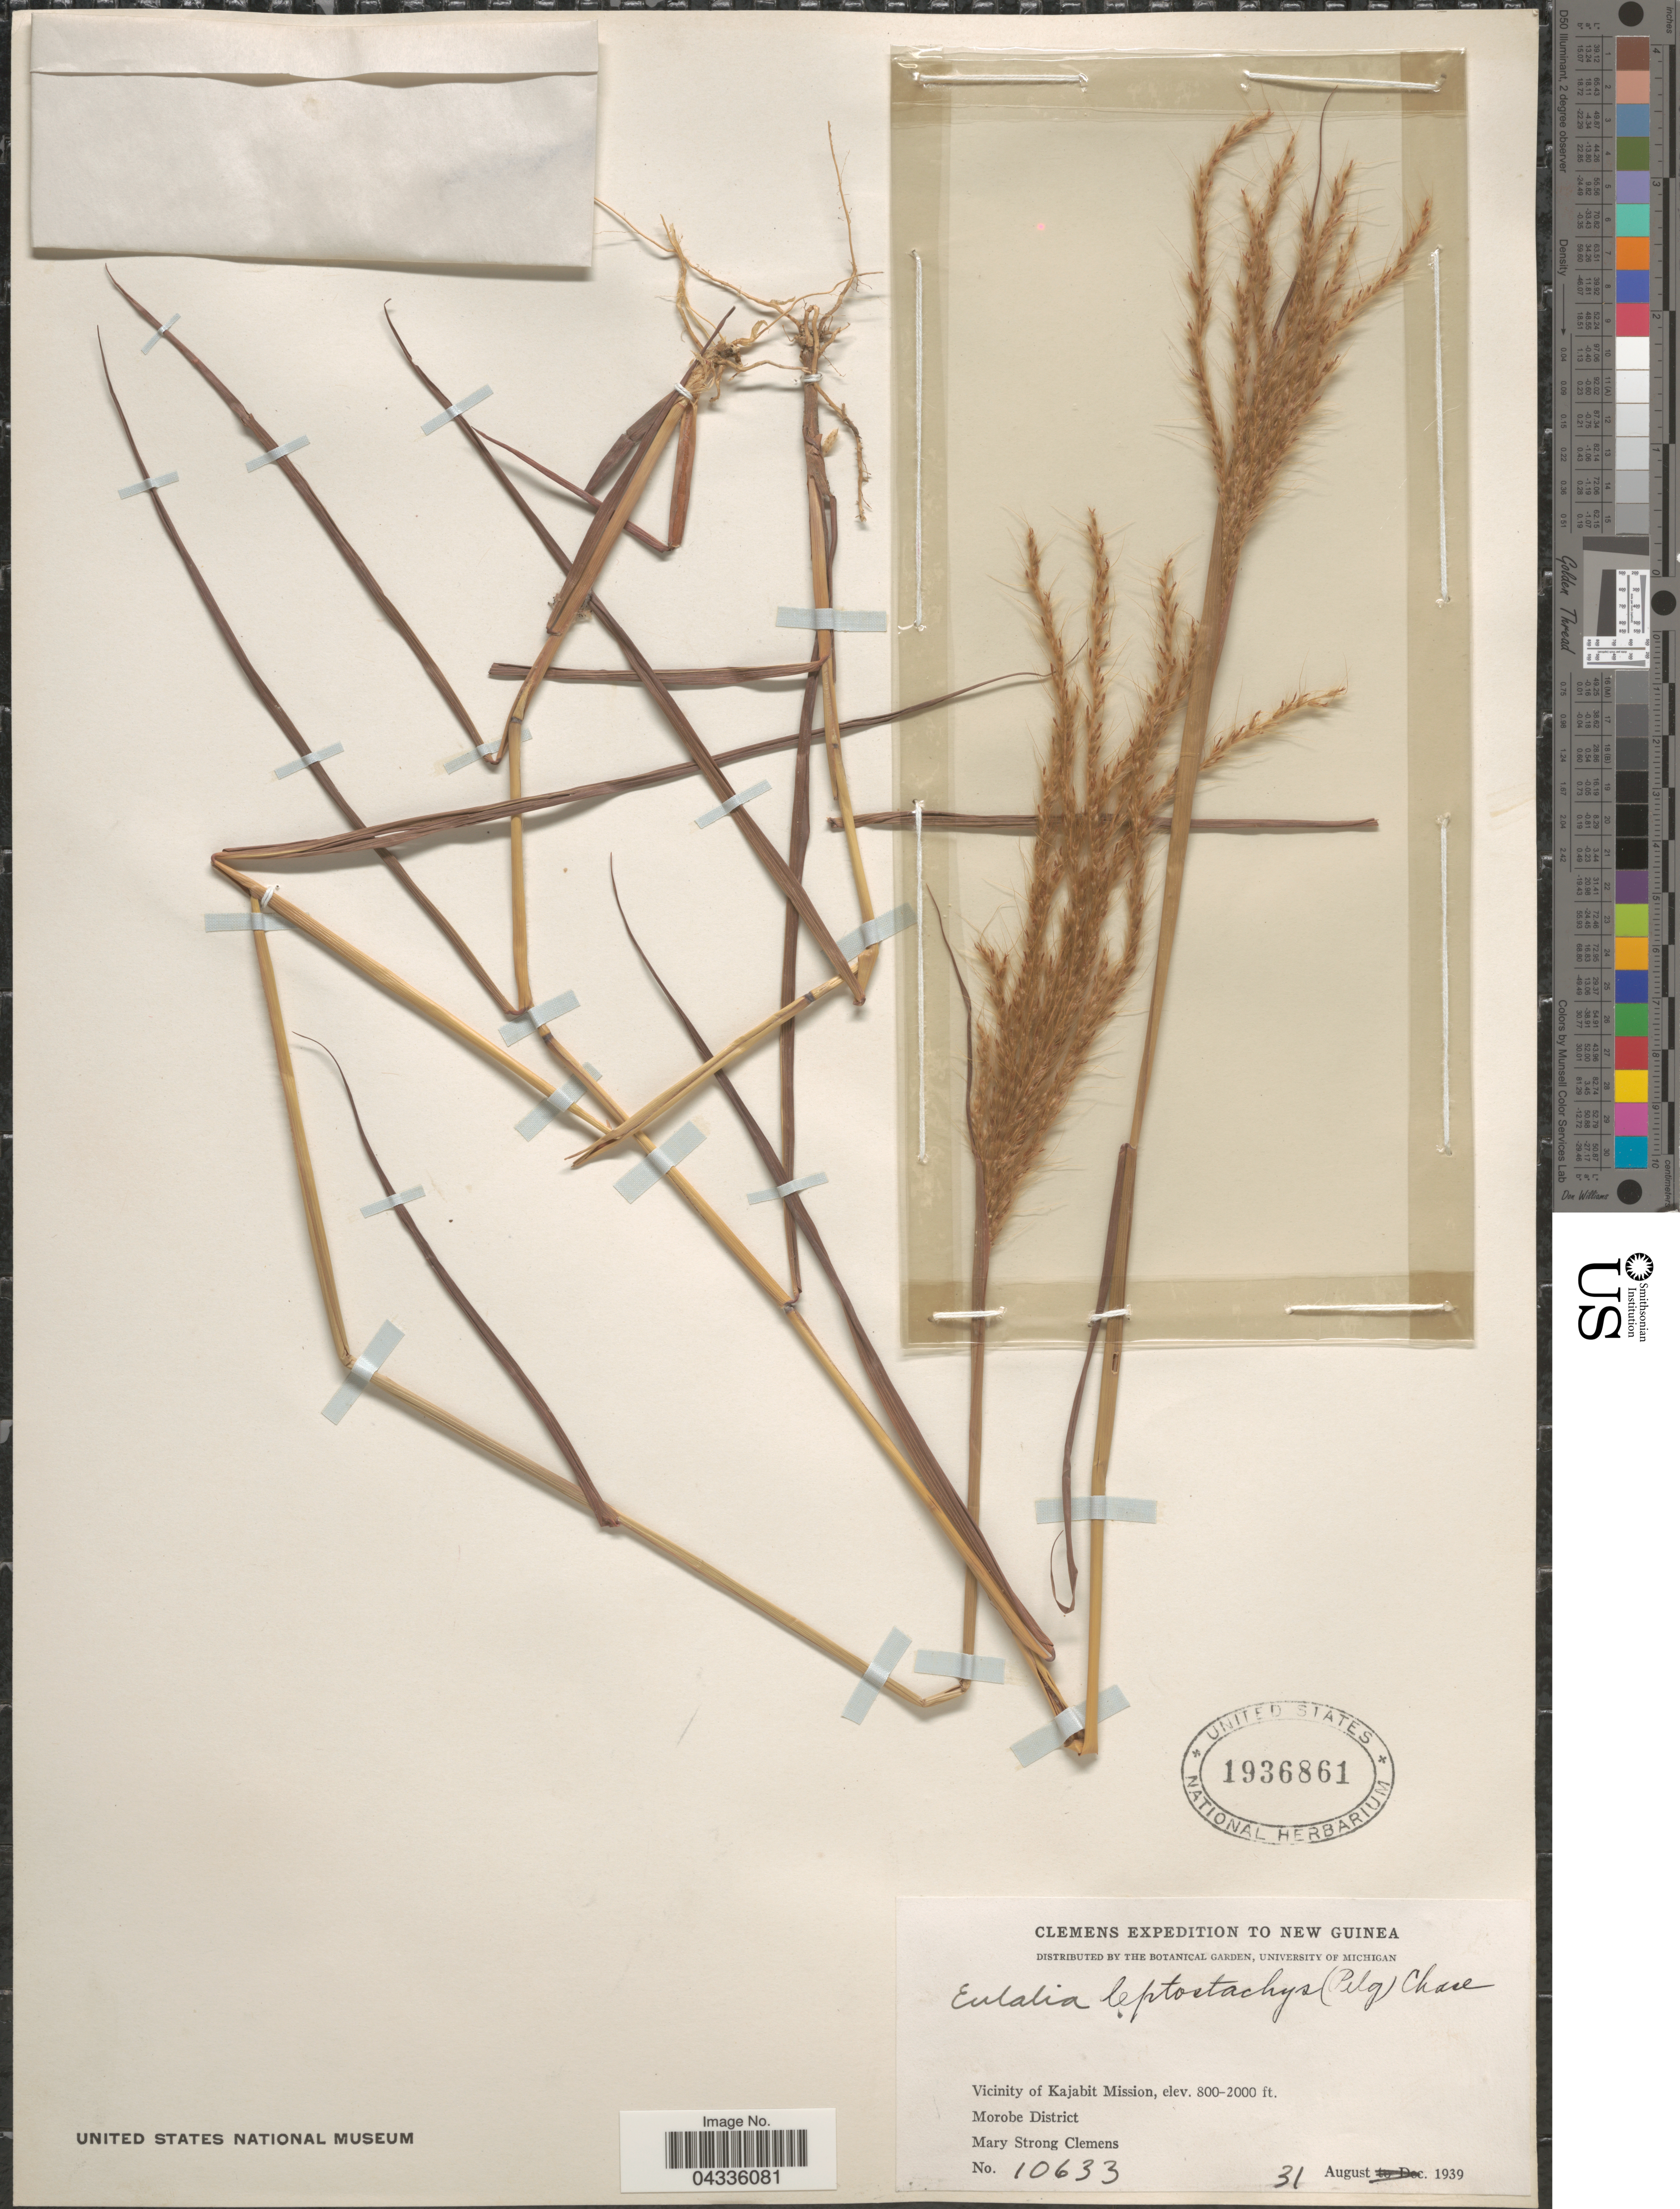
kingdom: Plantae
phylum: Tracheophyta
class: Liliopsida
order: Poales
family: Poaceae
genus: Eulalia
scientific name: Eulalia leptostachys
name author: (Pilg.) Henr.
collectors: M. S. Clemens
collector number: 10633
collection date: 1939-08-31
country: Papua New Guinea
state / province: Morobe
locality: Clemens Expedition to New Guinea. Vicinity of Kajabit Mission. Morobe District.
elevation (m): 244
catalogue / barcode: US 1936861